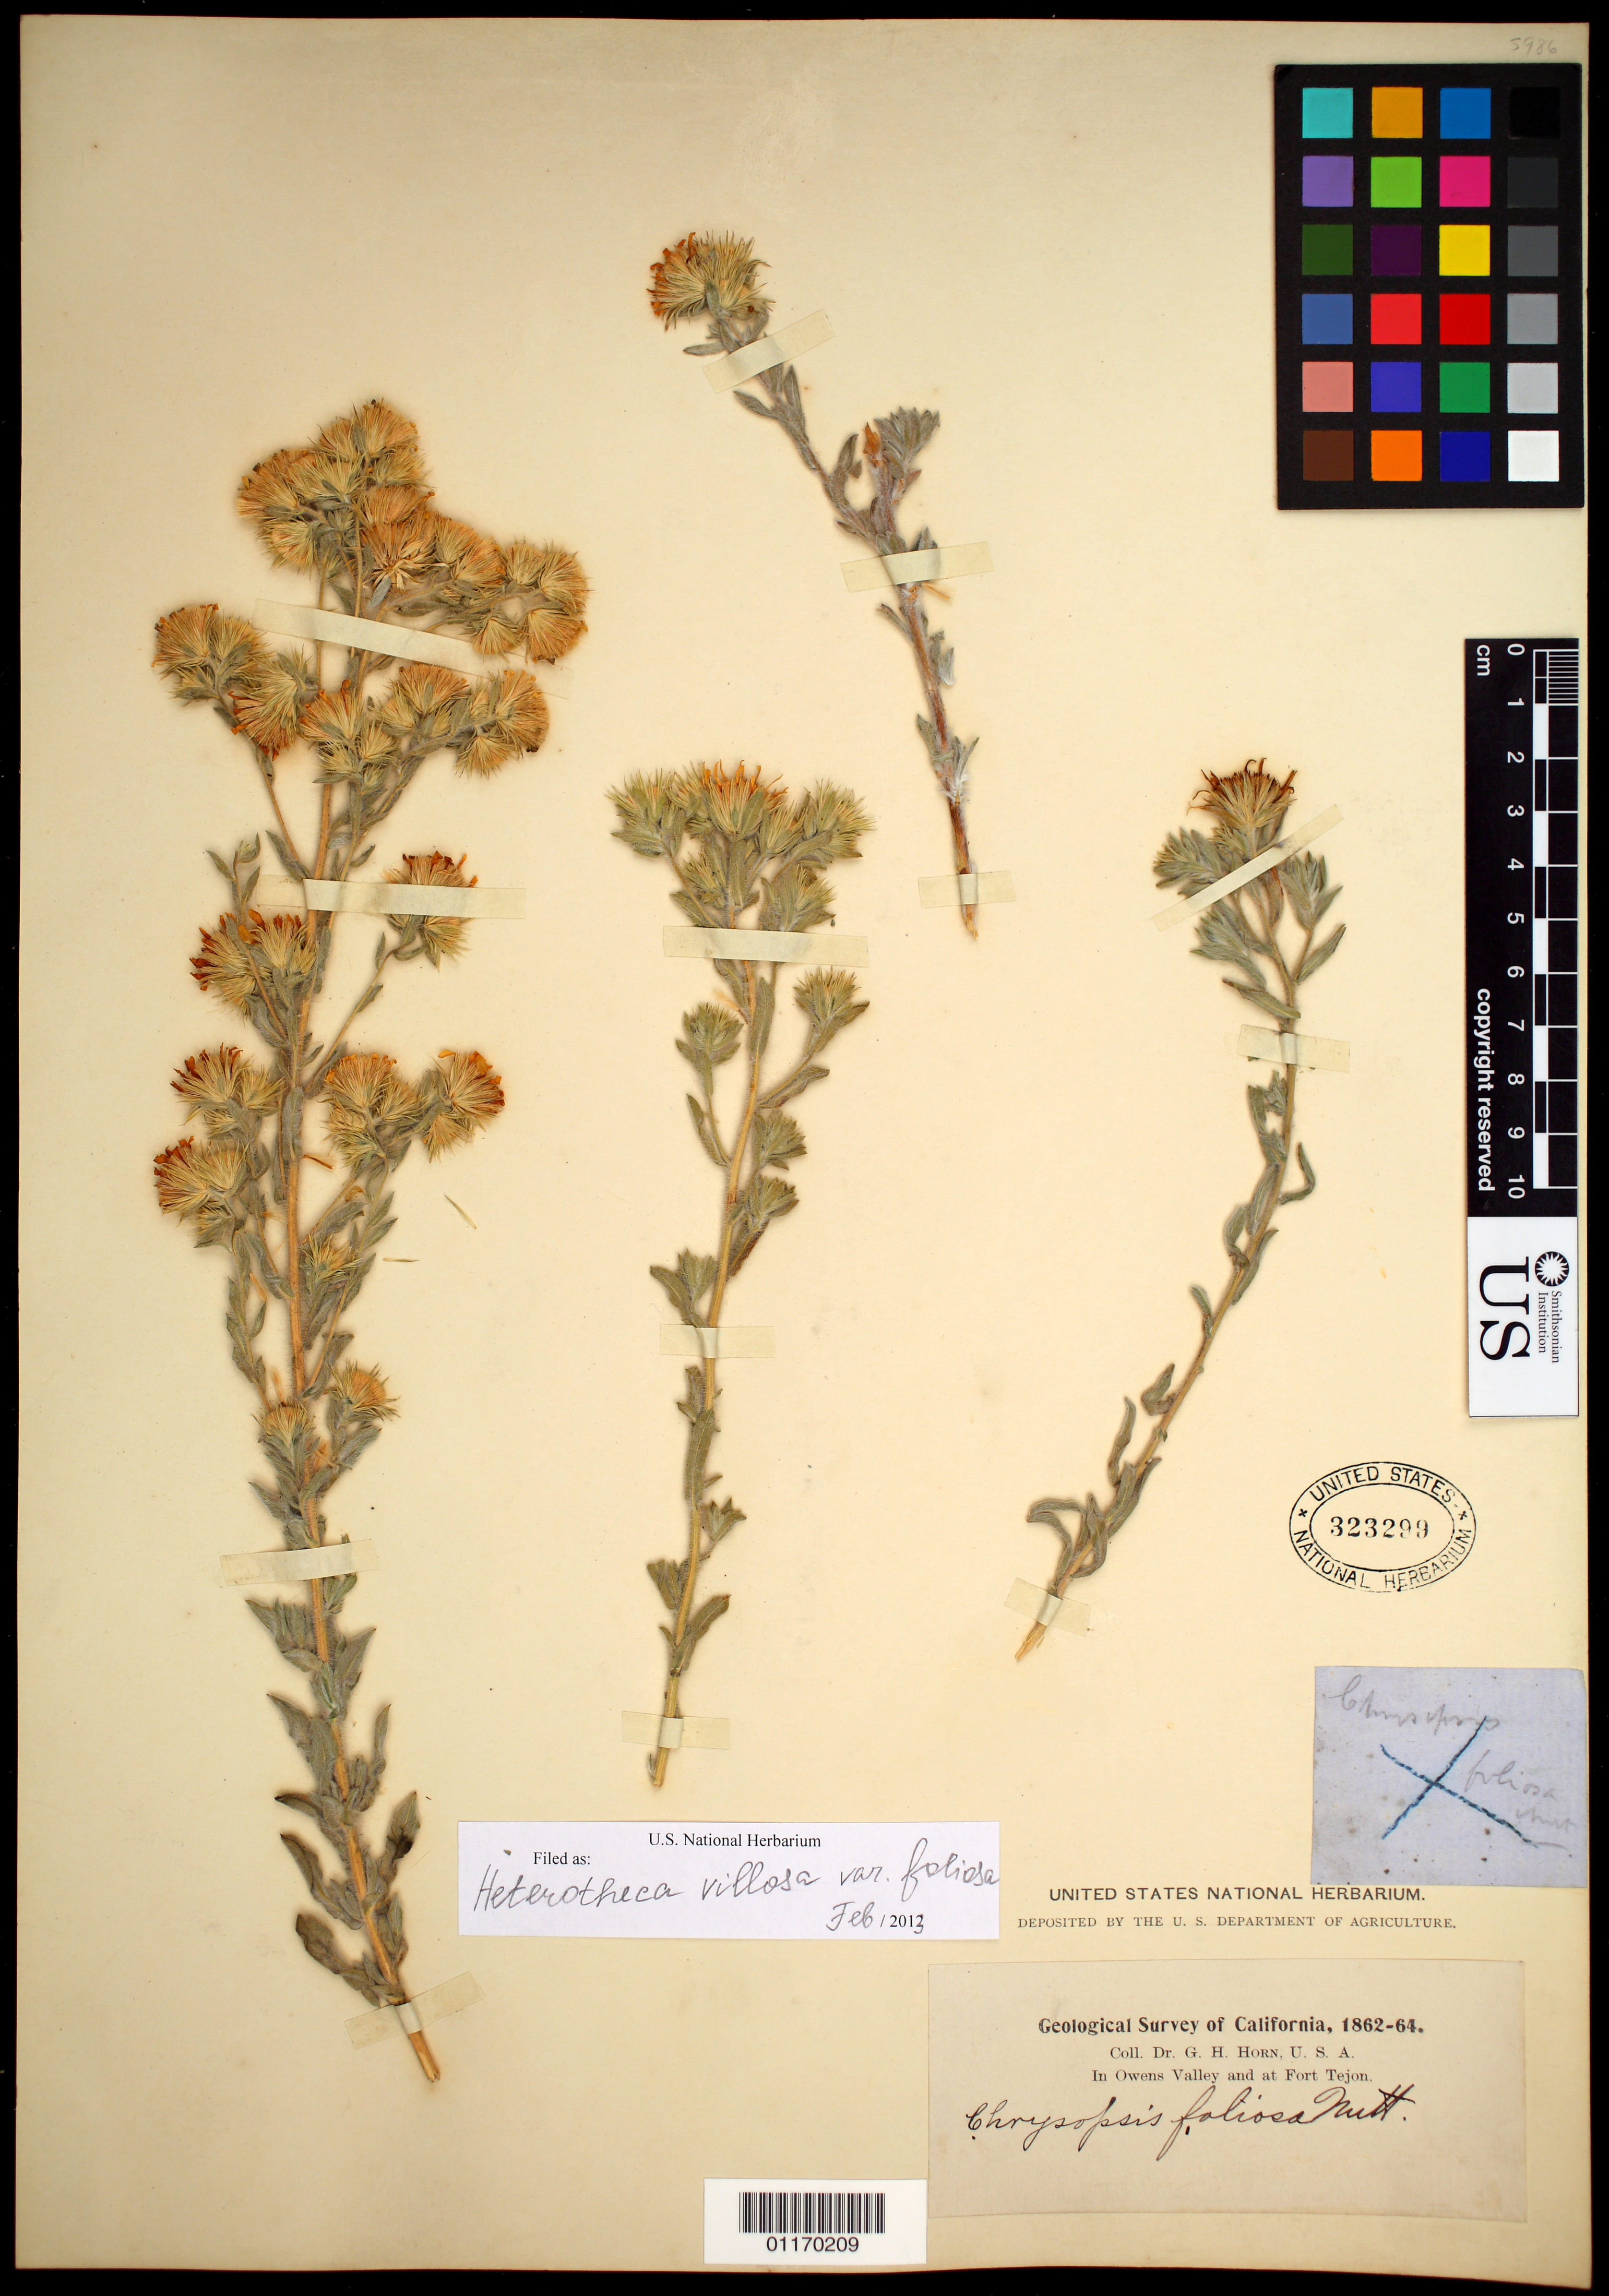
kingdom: Plantae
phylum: Tracheophyta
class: Magnoliopsida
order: Asterales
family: Asteraceae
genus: Heterotheca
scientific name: Heterotheca villosa var. foliosa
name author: (Nutt.) V.L. Harms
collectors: G. Horn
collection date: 1862/1864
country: United States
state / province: California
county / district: Kern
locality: in Owens Valley and at fort Tejon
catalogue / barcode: US 3232999